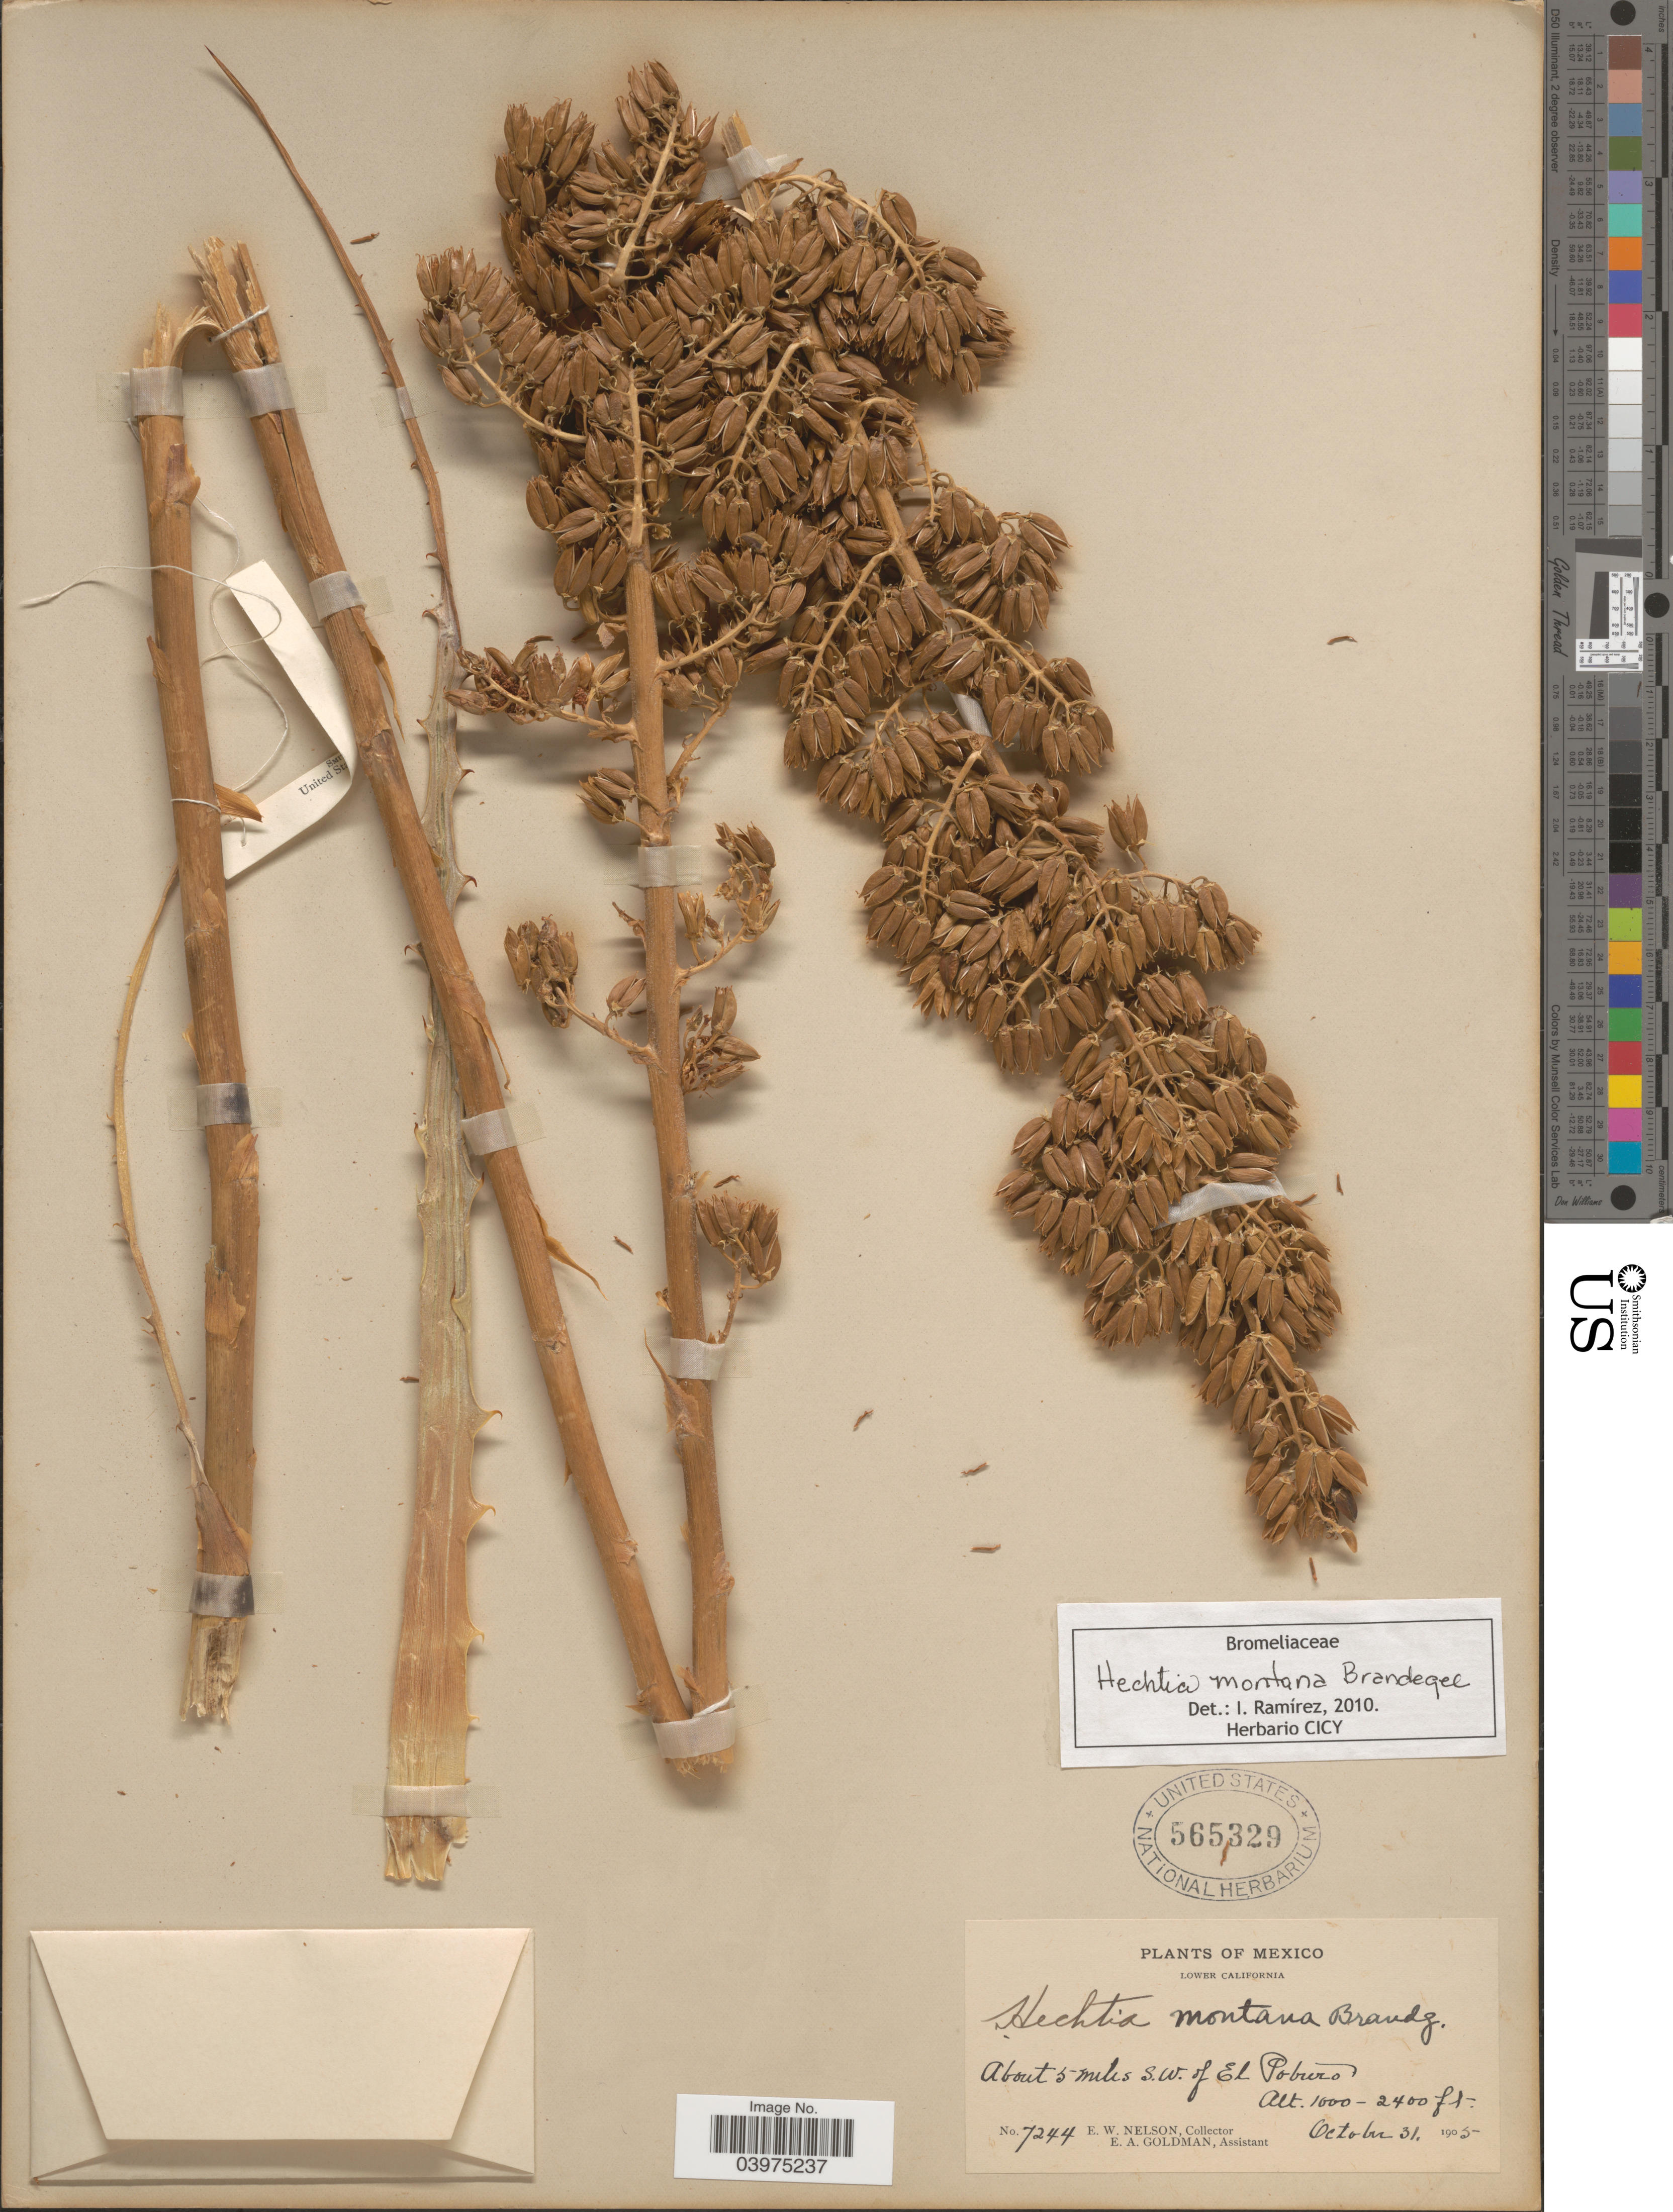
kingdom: Plantae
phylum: Tracheophyta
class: Liliopsida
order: Poales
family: Bromeliaceae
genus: Hechtia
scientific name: Hechtia montana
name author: Brandegee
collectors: E. W. Nelson & E. A. Goldman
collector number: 7244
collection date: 1905-10-31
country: Mexico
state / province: Baja California Norte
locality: Lower California. About 5 miles S.W. of El Potrero.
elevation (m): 305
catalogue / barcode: US 565329